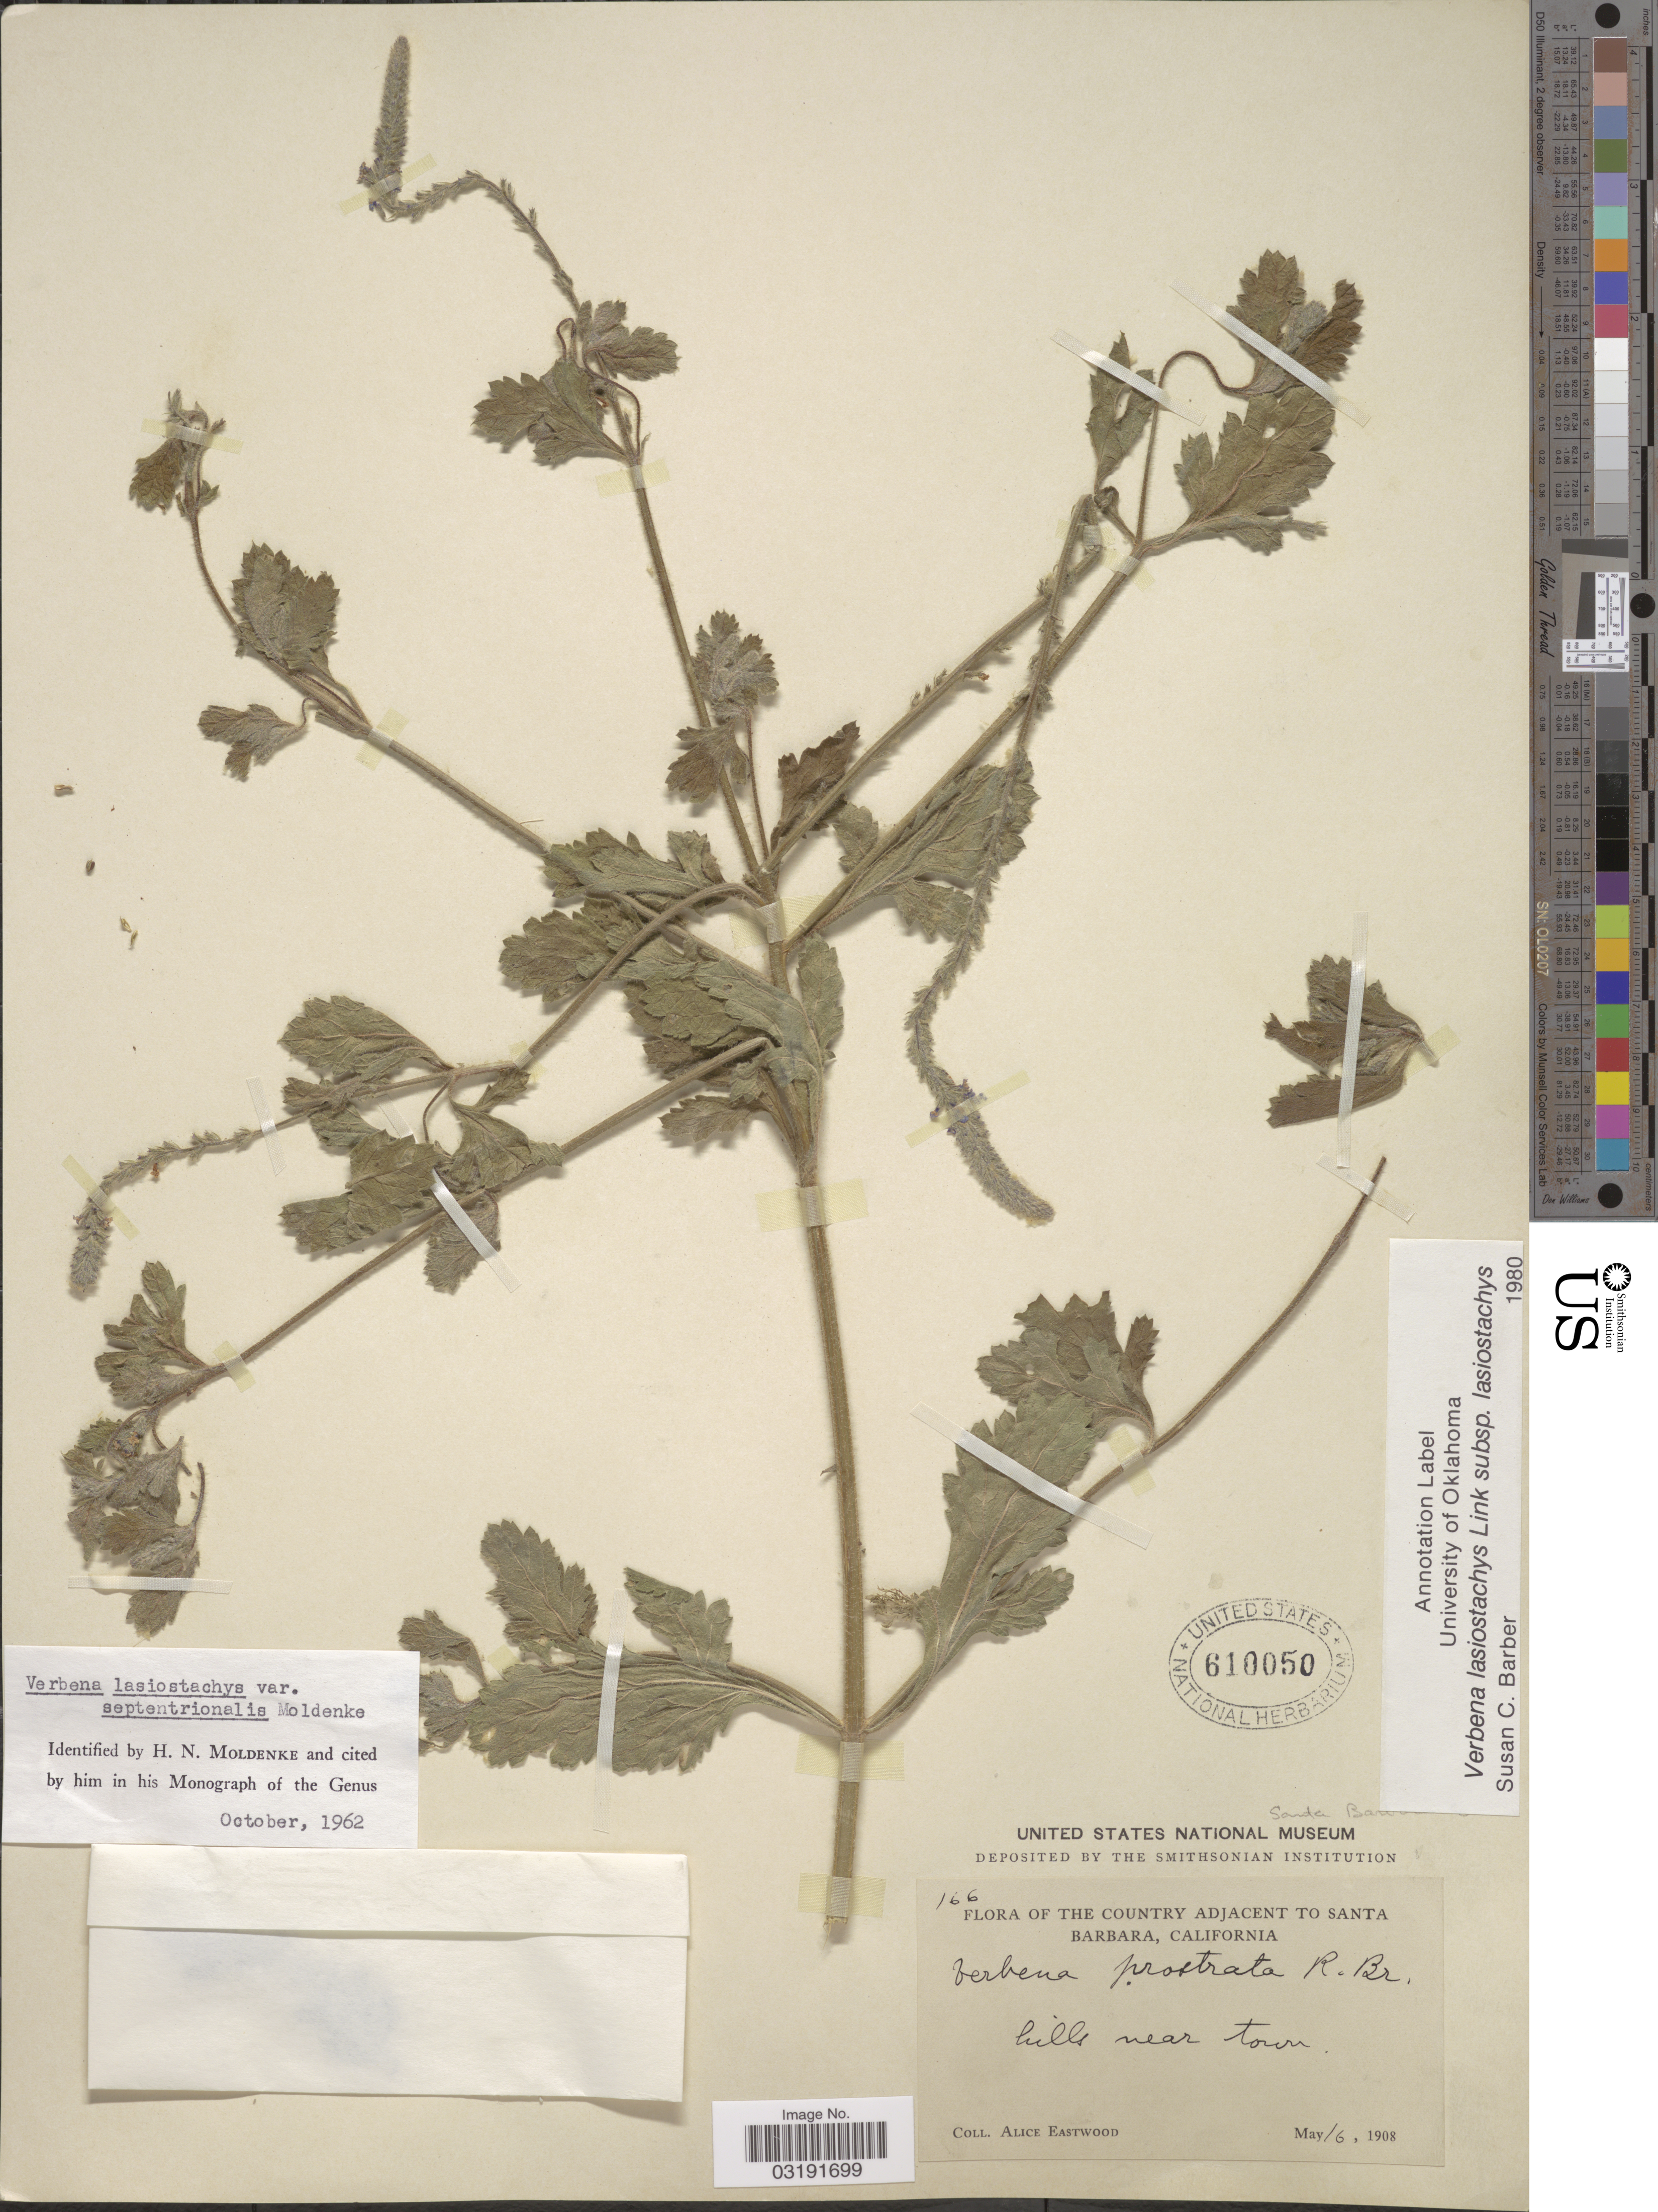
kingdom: Plantae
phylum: Tracheophyta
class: Magnoliopsida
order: Lamiales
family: Verbenaceae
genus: Verbena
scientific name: Verbena lasiostachys var. lasiostachys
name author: Link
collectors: A. Eastwood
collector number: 166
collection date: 1908-05-16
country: United States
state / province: California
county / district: Santa Barbara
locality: The country adjacent to Santa Barbara. Hills near town.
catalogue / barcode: US 610050